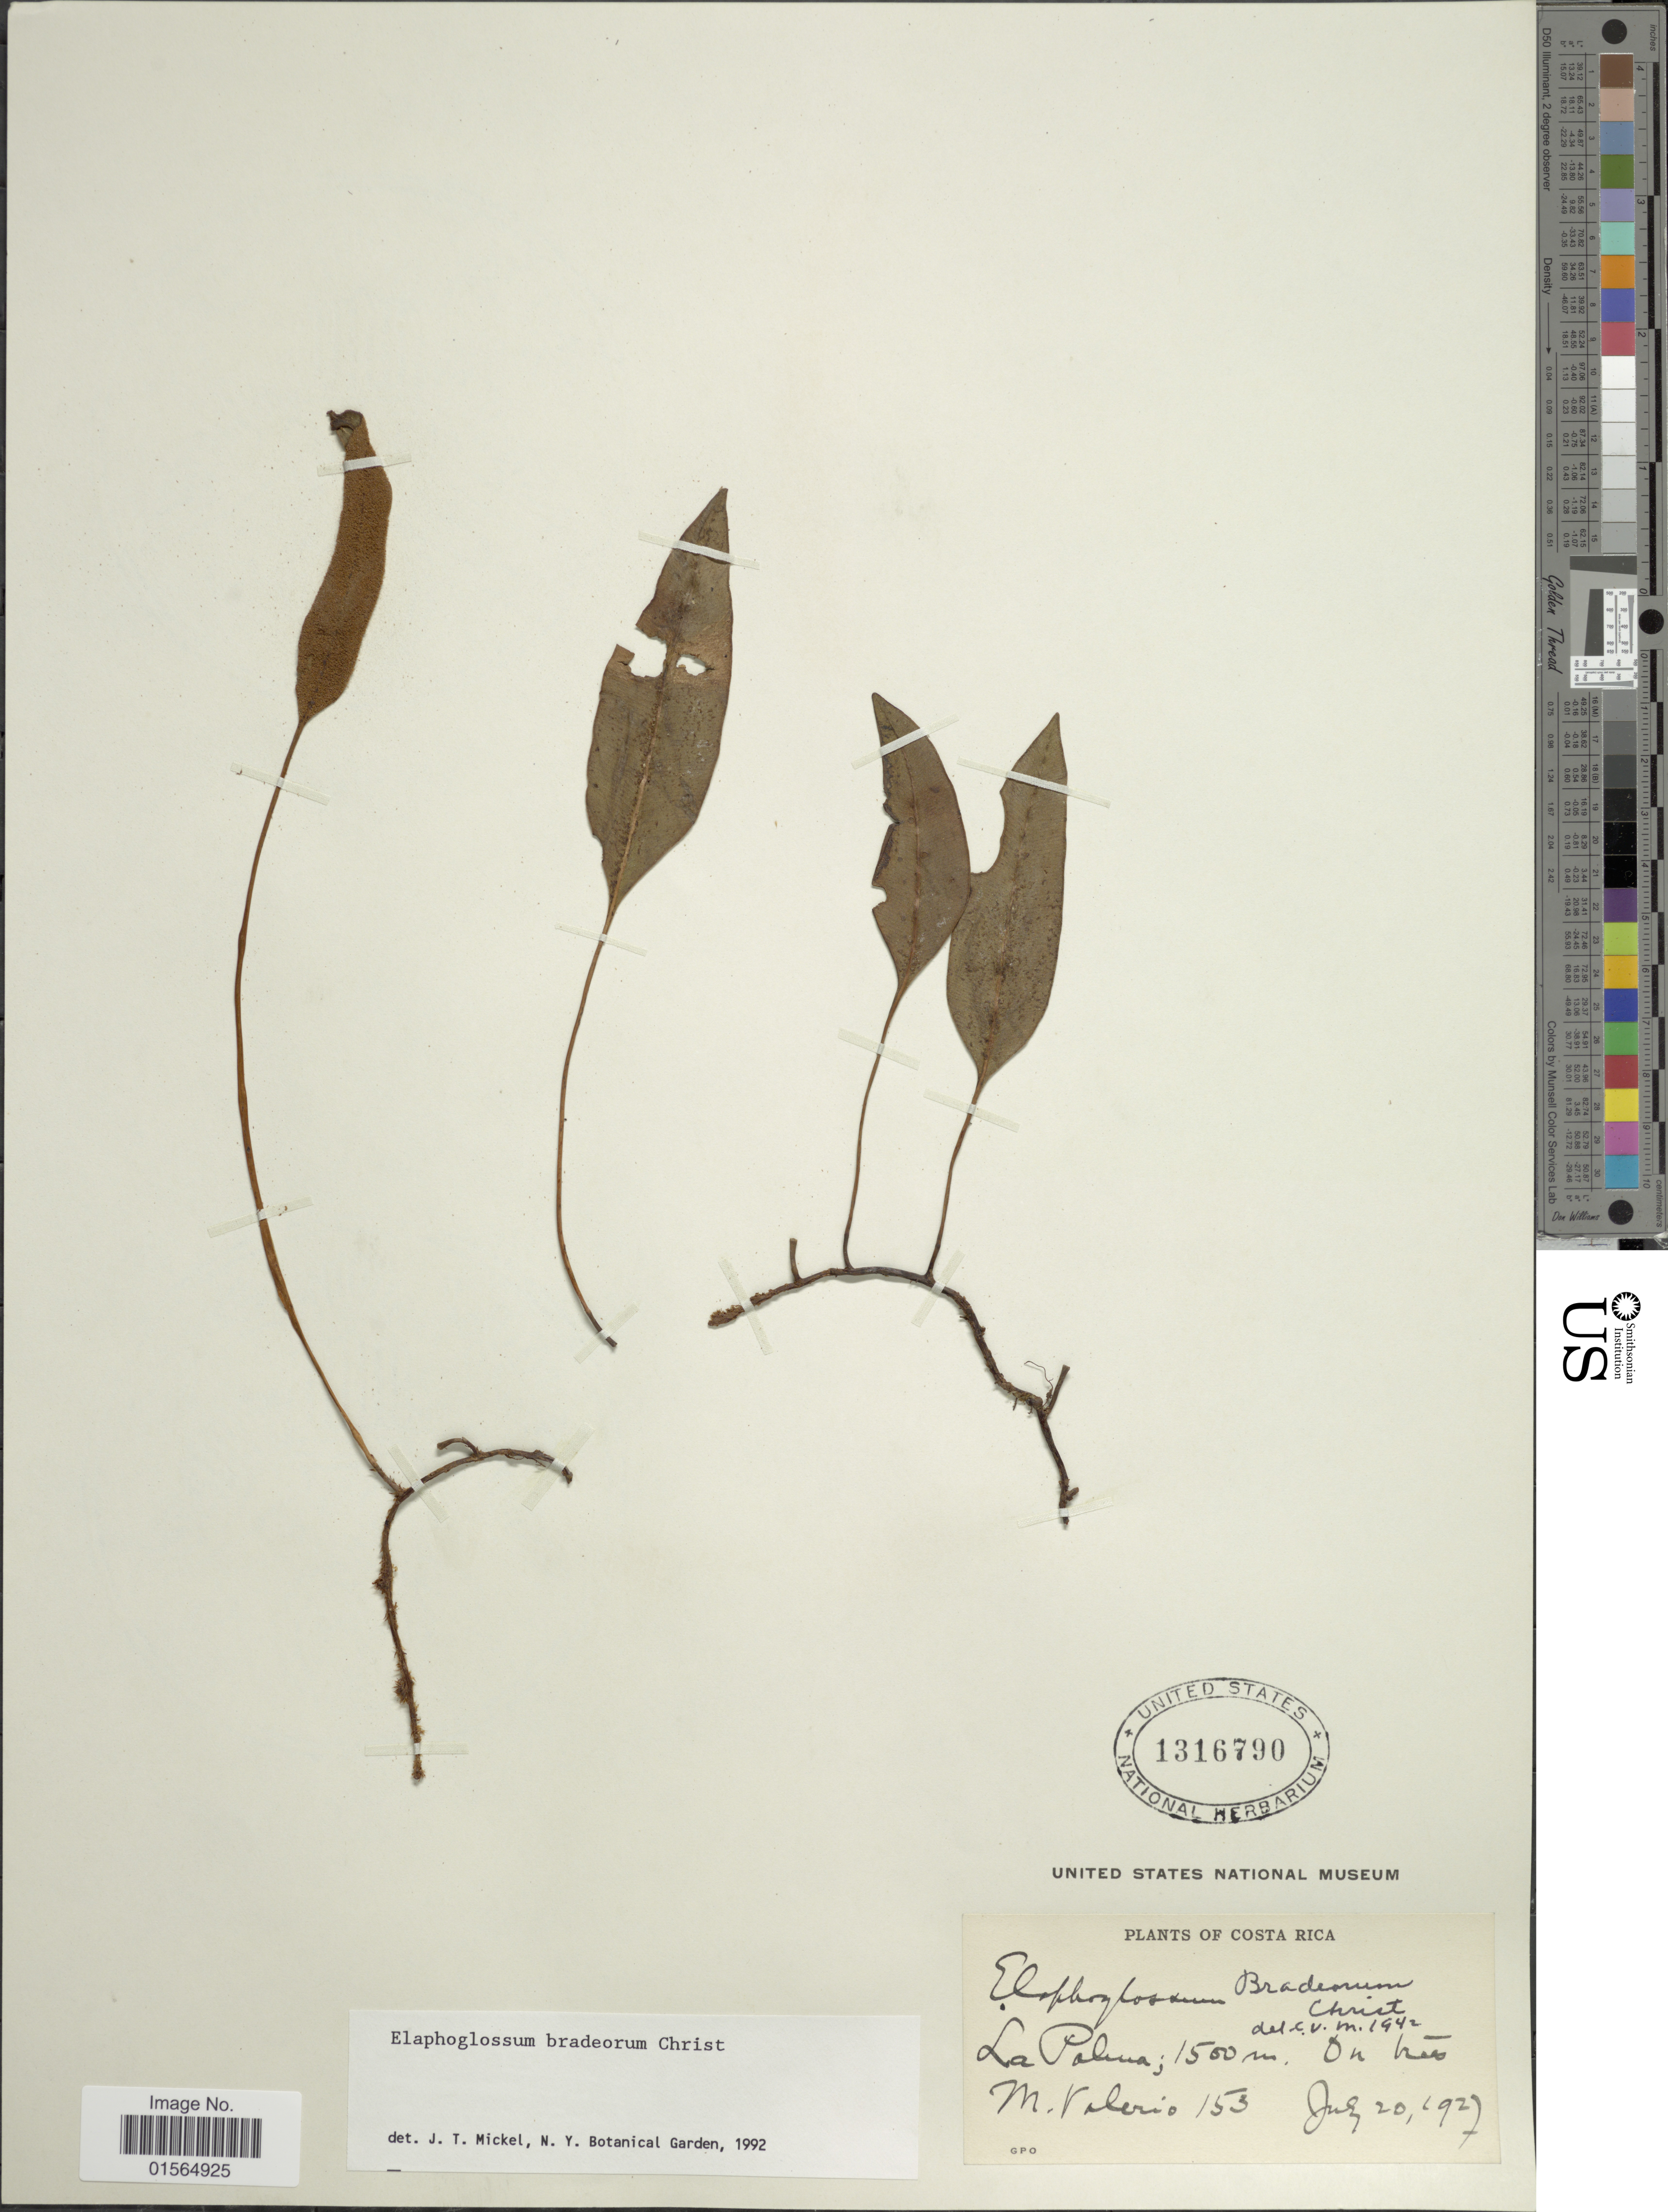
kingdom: Plantae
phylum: Tracheophyta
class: Polypodiopsida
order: Polypodiales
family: Dryopteridaceae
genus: Elaphoglossum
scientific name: Elaphoglossum proximum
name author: (J. Bommer) Christ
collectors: M. Valerio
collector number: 153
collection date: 1927-07-20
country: Costa Rica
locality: La Palma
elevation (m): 1500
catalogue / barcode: US 1316790